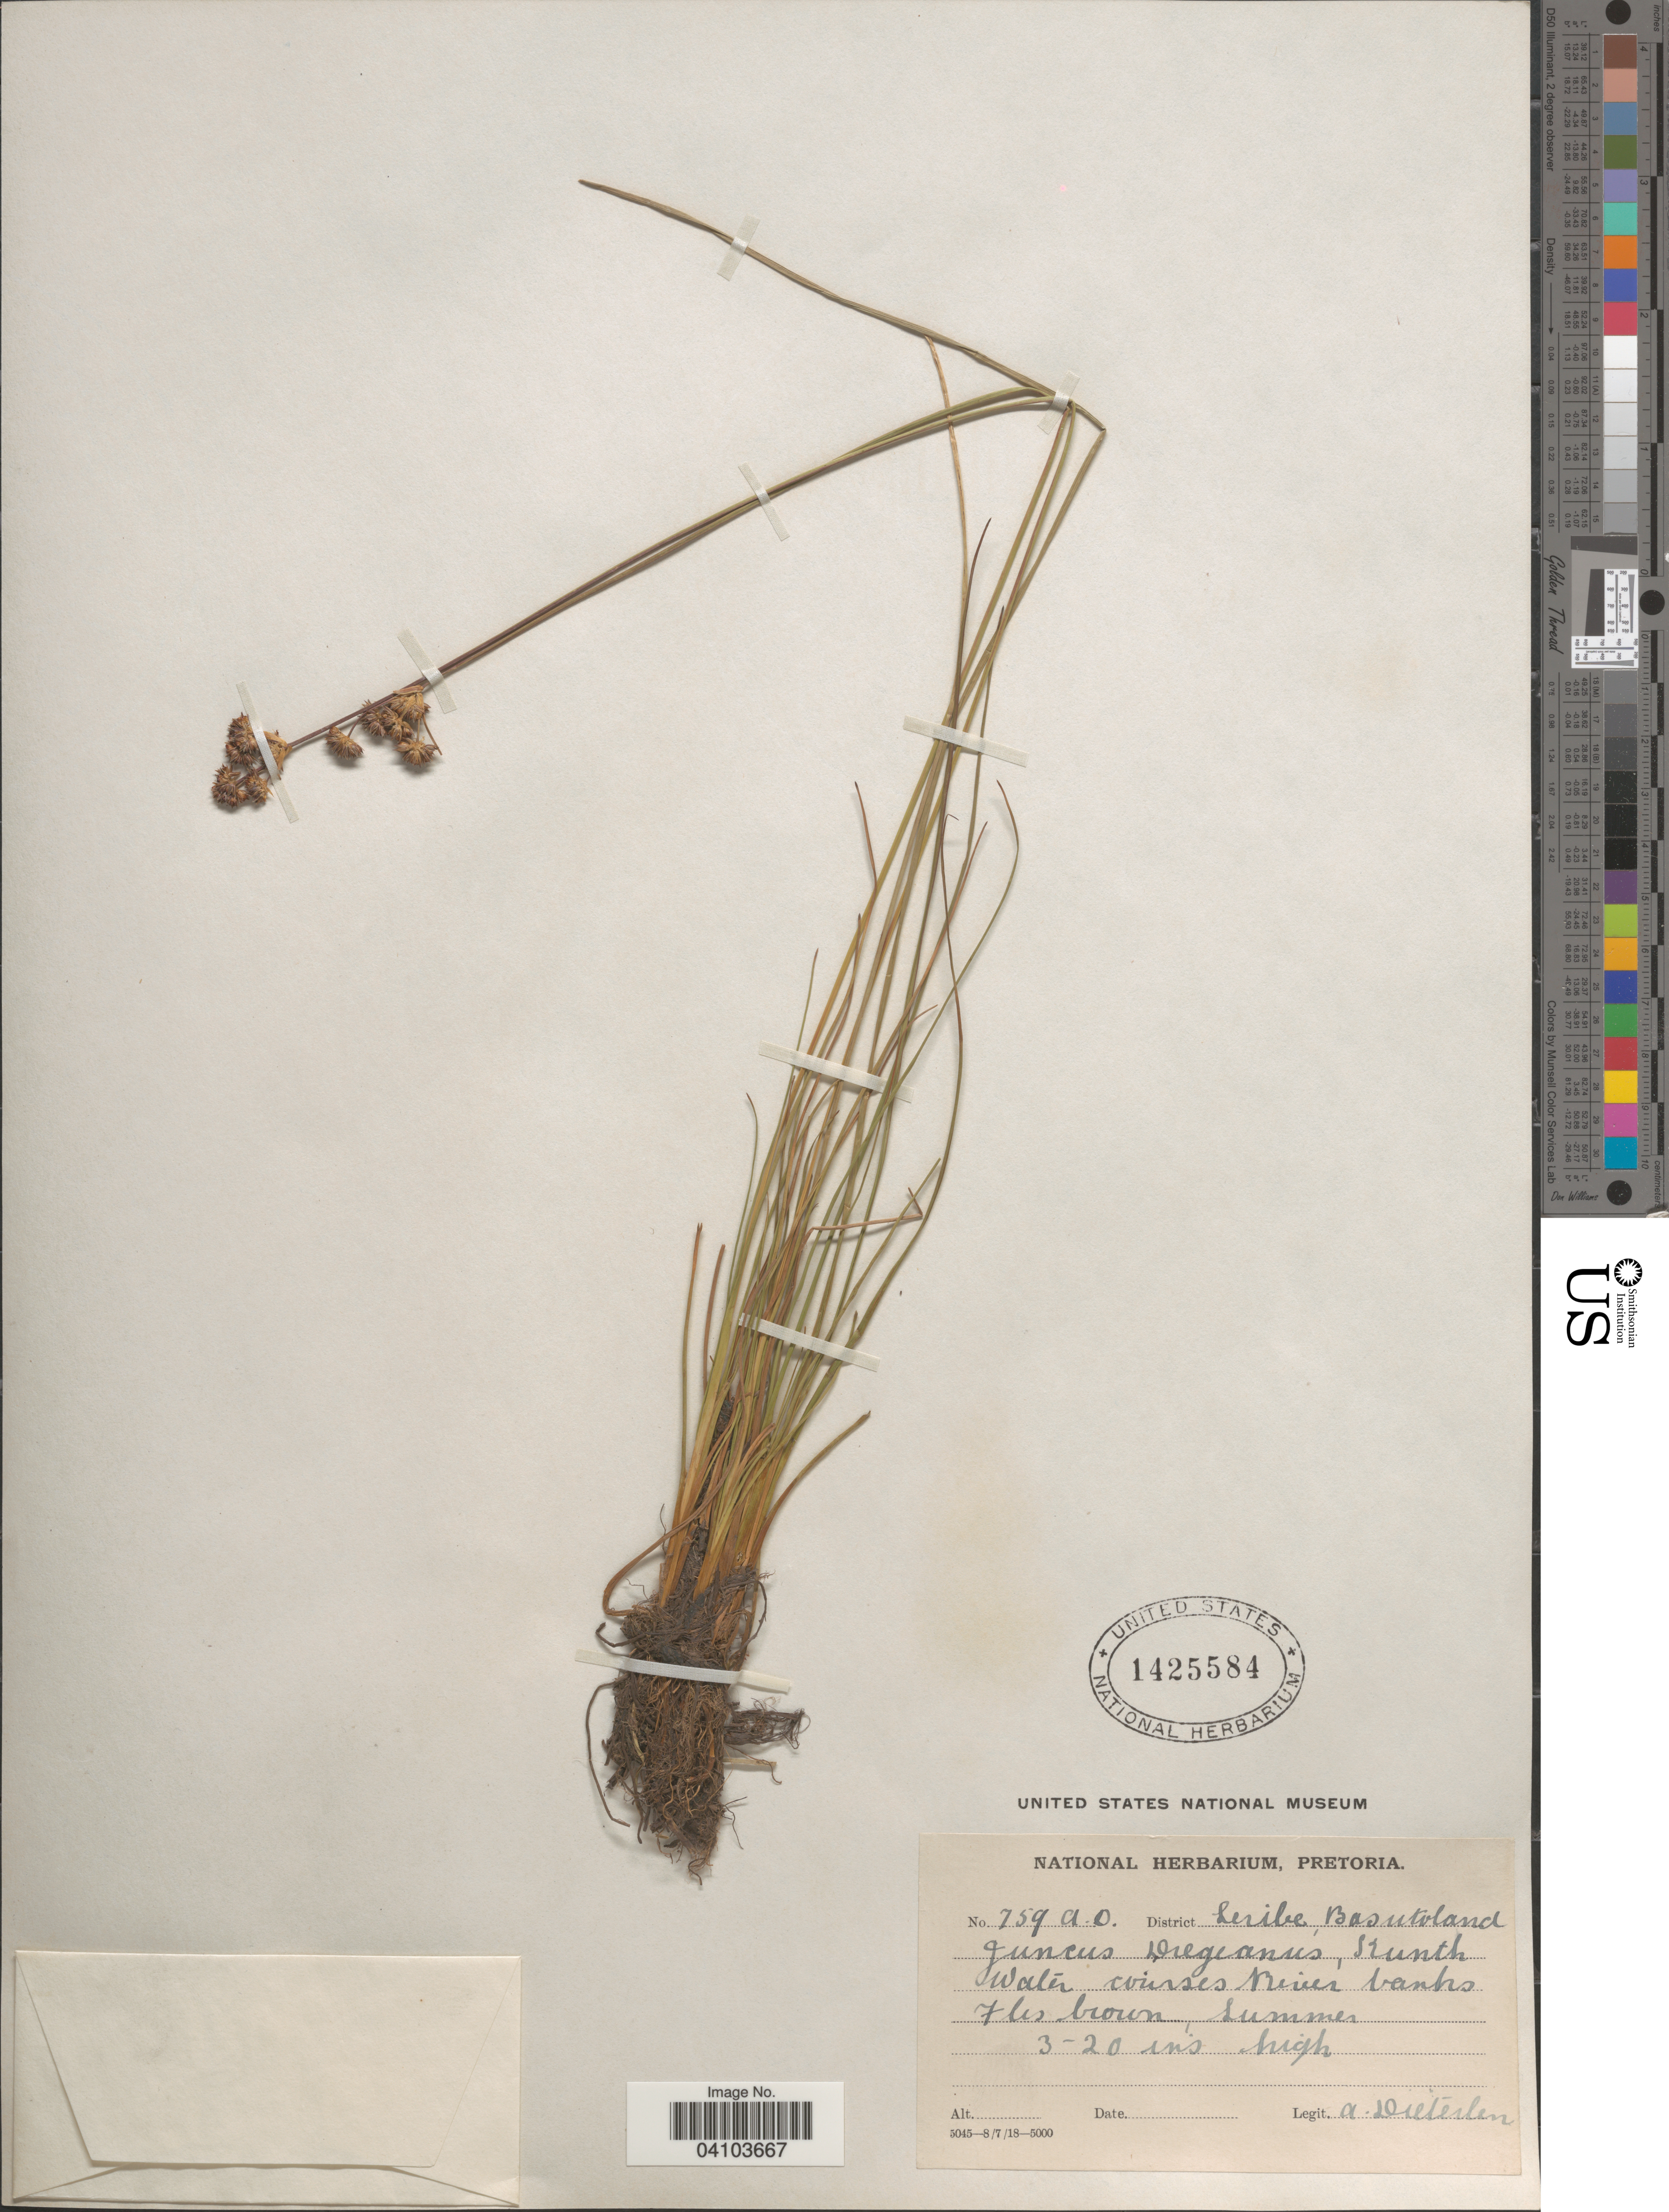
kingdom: Plantae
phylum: Tracheophyta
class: Liliopsida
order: Poales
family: Juncaceae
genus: Juncus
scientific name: Juncus dregeanus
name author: Hochst.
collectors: A. Dieterlen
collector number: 759 A.D.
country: Lesotho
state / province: Leribe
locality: District Leribe, Basutoland.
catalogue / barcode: US 1425584